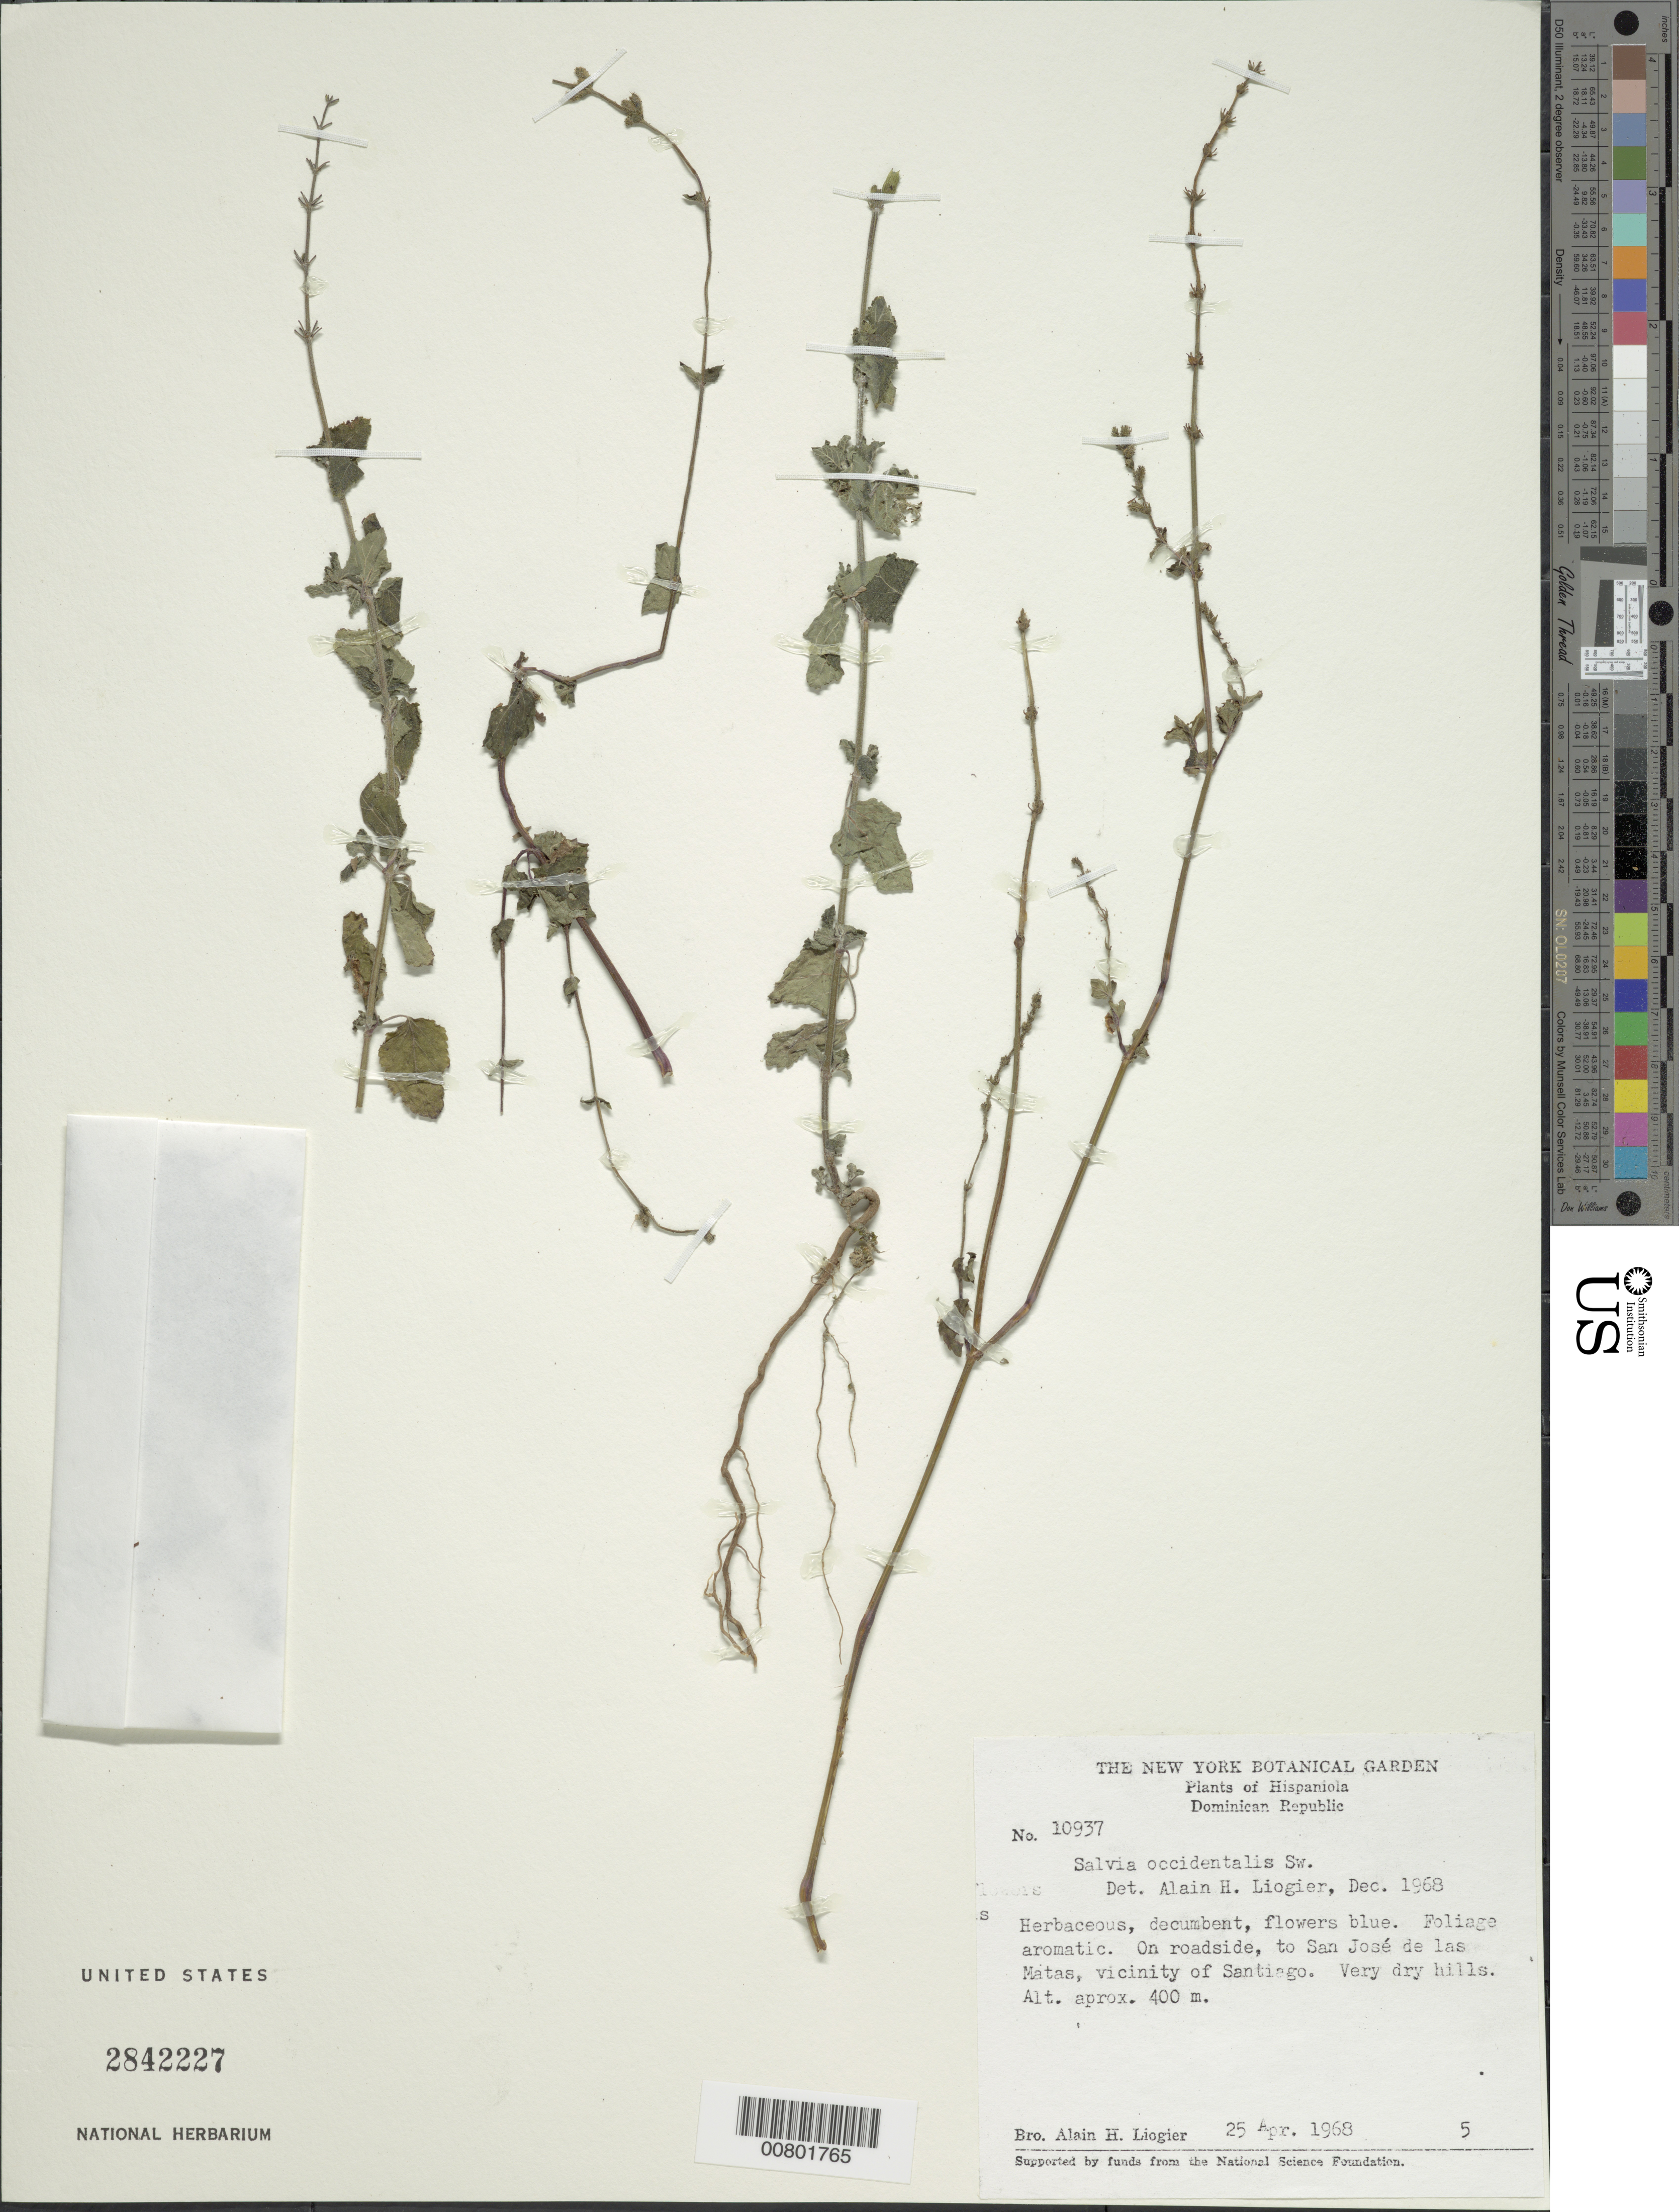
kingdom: Plantae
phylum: Tracheophyta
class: Magnoliopsida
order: Lamiales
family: Lamiaceae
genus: Salvia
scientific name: Salvia occidentalis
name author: Sw.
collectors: A. H. Liogier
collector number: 10937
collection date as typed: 25 Apr 1968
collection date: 1968-04-25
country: Dominican Republic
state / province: Santiago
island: Hispaniola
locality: To San José de las Matas, vicinity of Santiago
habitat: On roadside of very dry hills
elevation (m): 400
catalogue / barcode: US 2842227